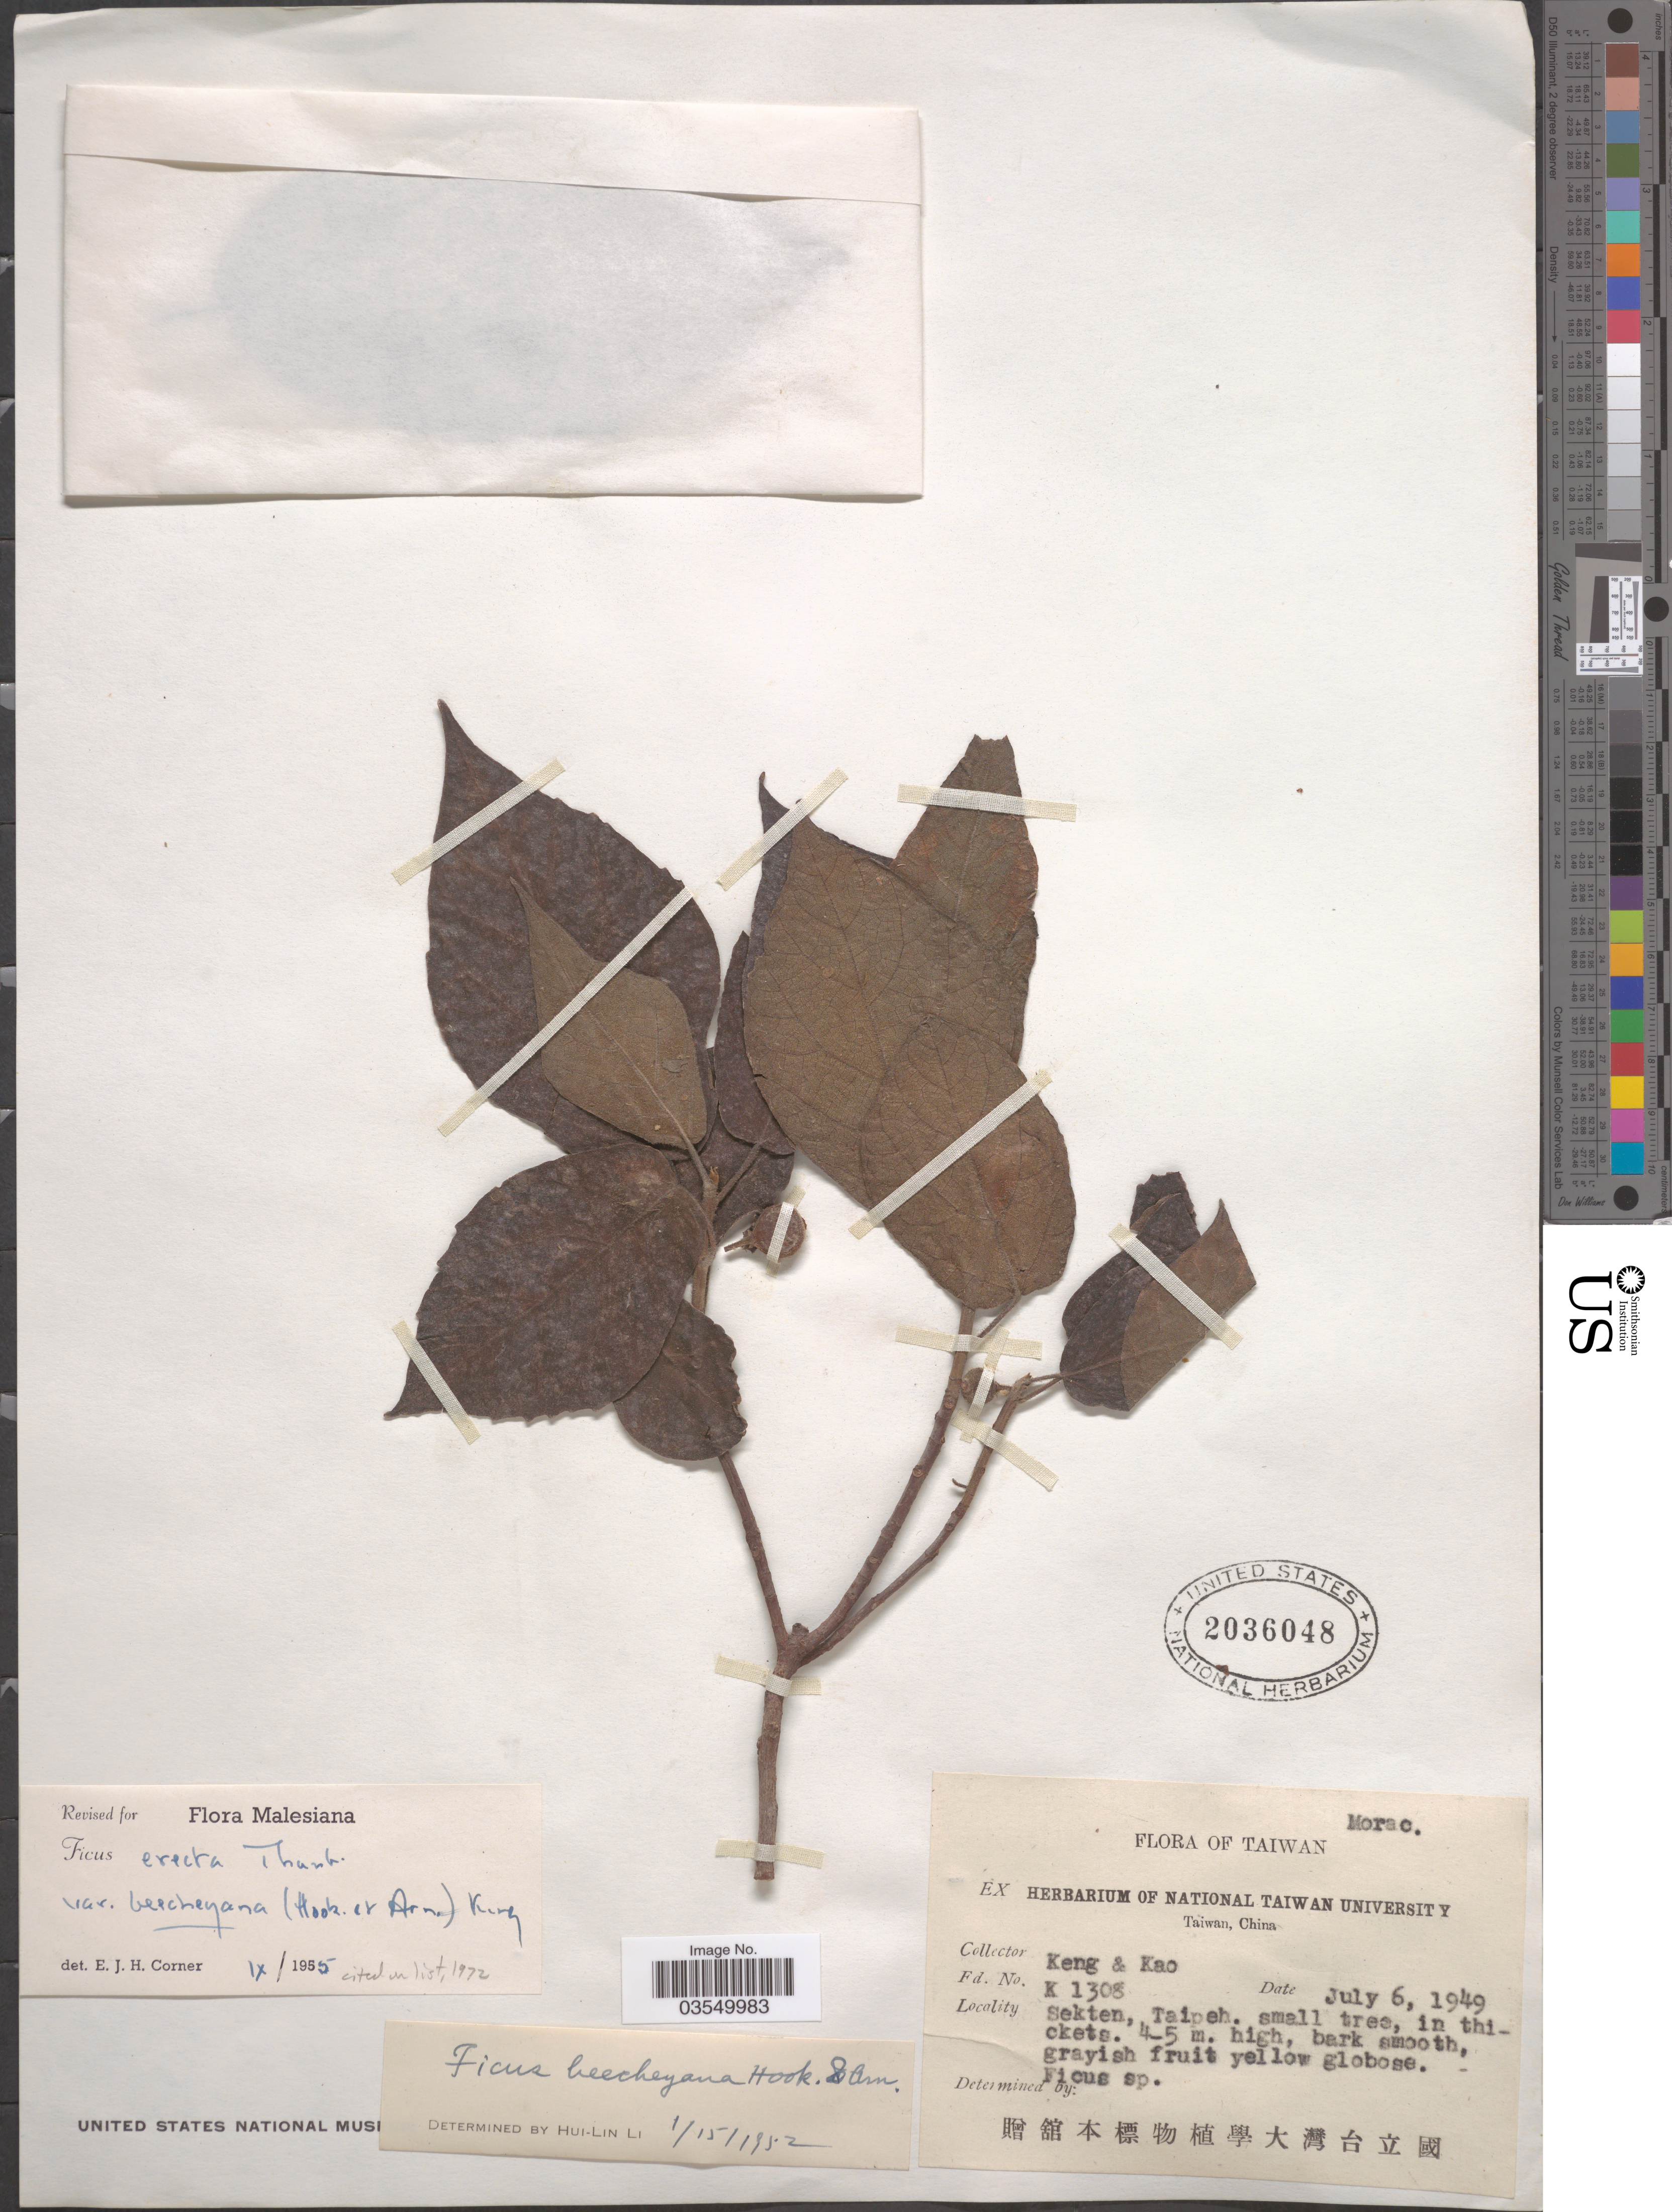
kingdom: Plantae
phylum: Tracheophyta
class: Magnoliopsida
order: Rosales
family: Moraceae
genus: Ficus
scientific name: Ficus erecta var. beecheyana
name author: (Hook. & Arn.) King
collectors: -- Keng & -. Kao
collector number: K 1308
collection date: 1949-07-06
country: Taiwan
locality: Sekten, Taipeh.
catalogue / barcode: US 2036048